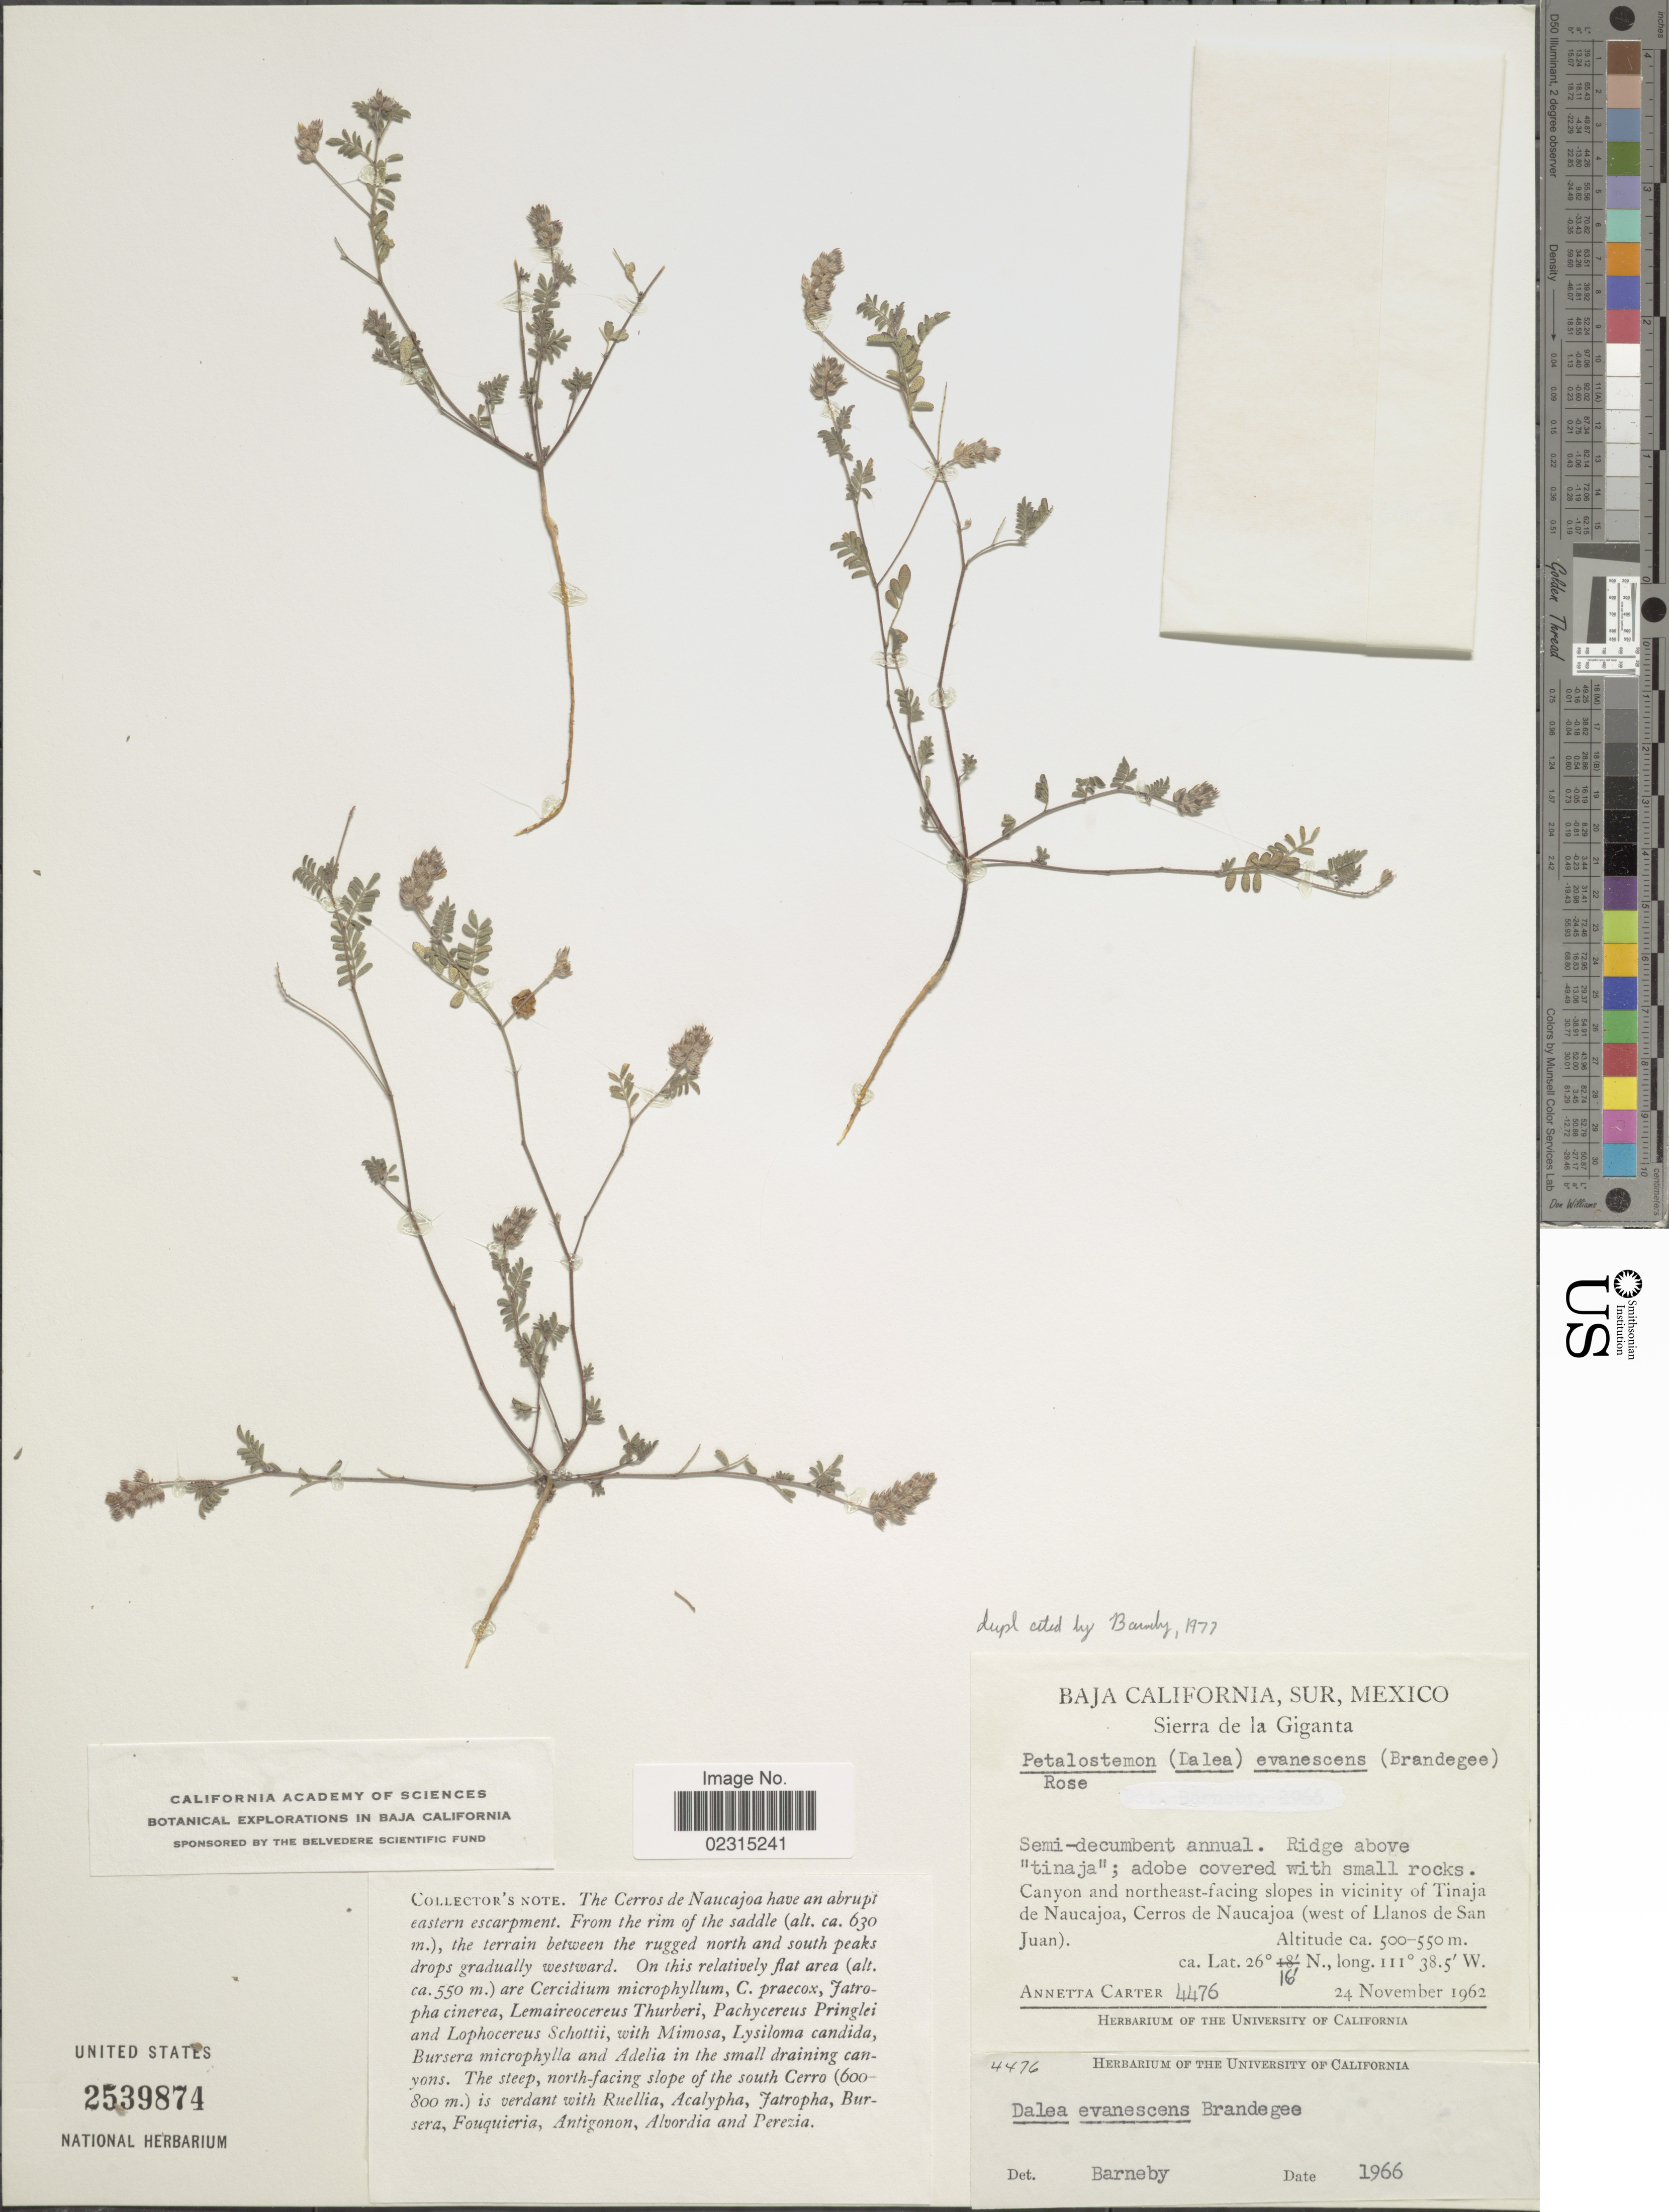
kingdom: Plantae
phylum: Tracheophyta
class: Magnoliopsida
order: Fabales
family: Fabaceae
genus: Marina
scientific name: Marina evanescens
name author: (Brandegee) Barneby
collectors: A. Carter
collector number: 4476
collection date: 1962-11-24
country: Mexico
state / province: Baja California Sur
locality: Sierra de la Giganta, Canyon and northeast-facing slopes in vicinity of Tinaja de Naucajoa, Cerros de Naucajoa (west of Llanos de San Juan)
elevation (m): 500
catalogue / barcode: US 2539874